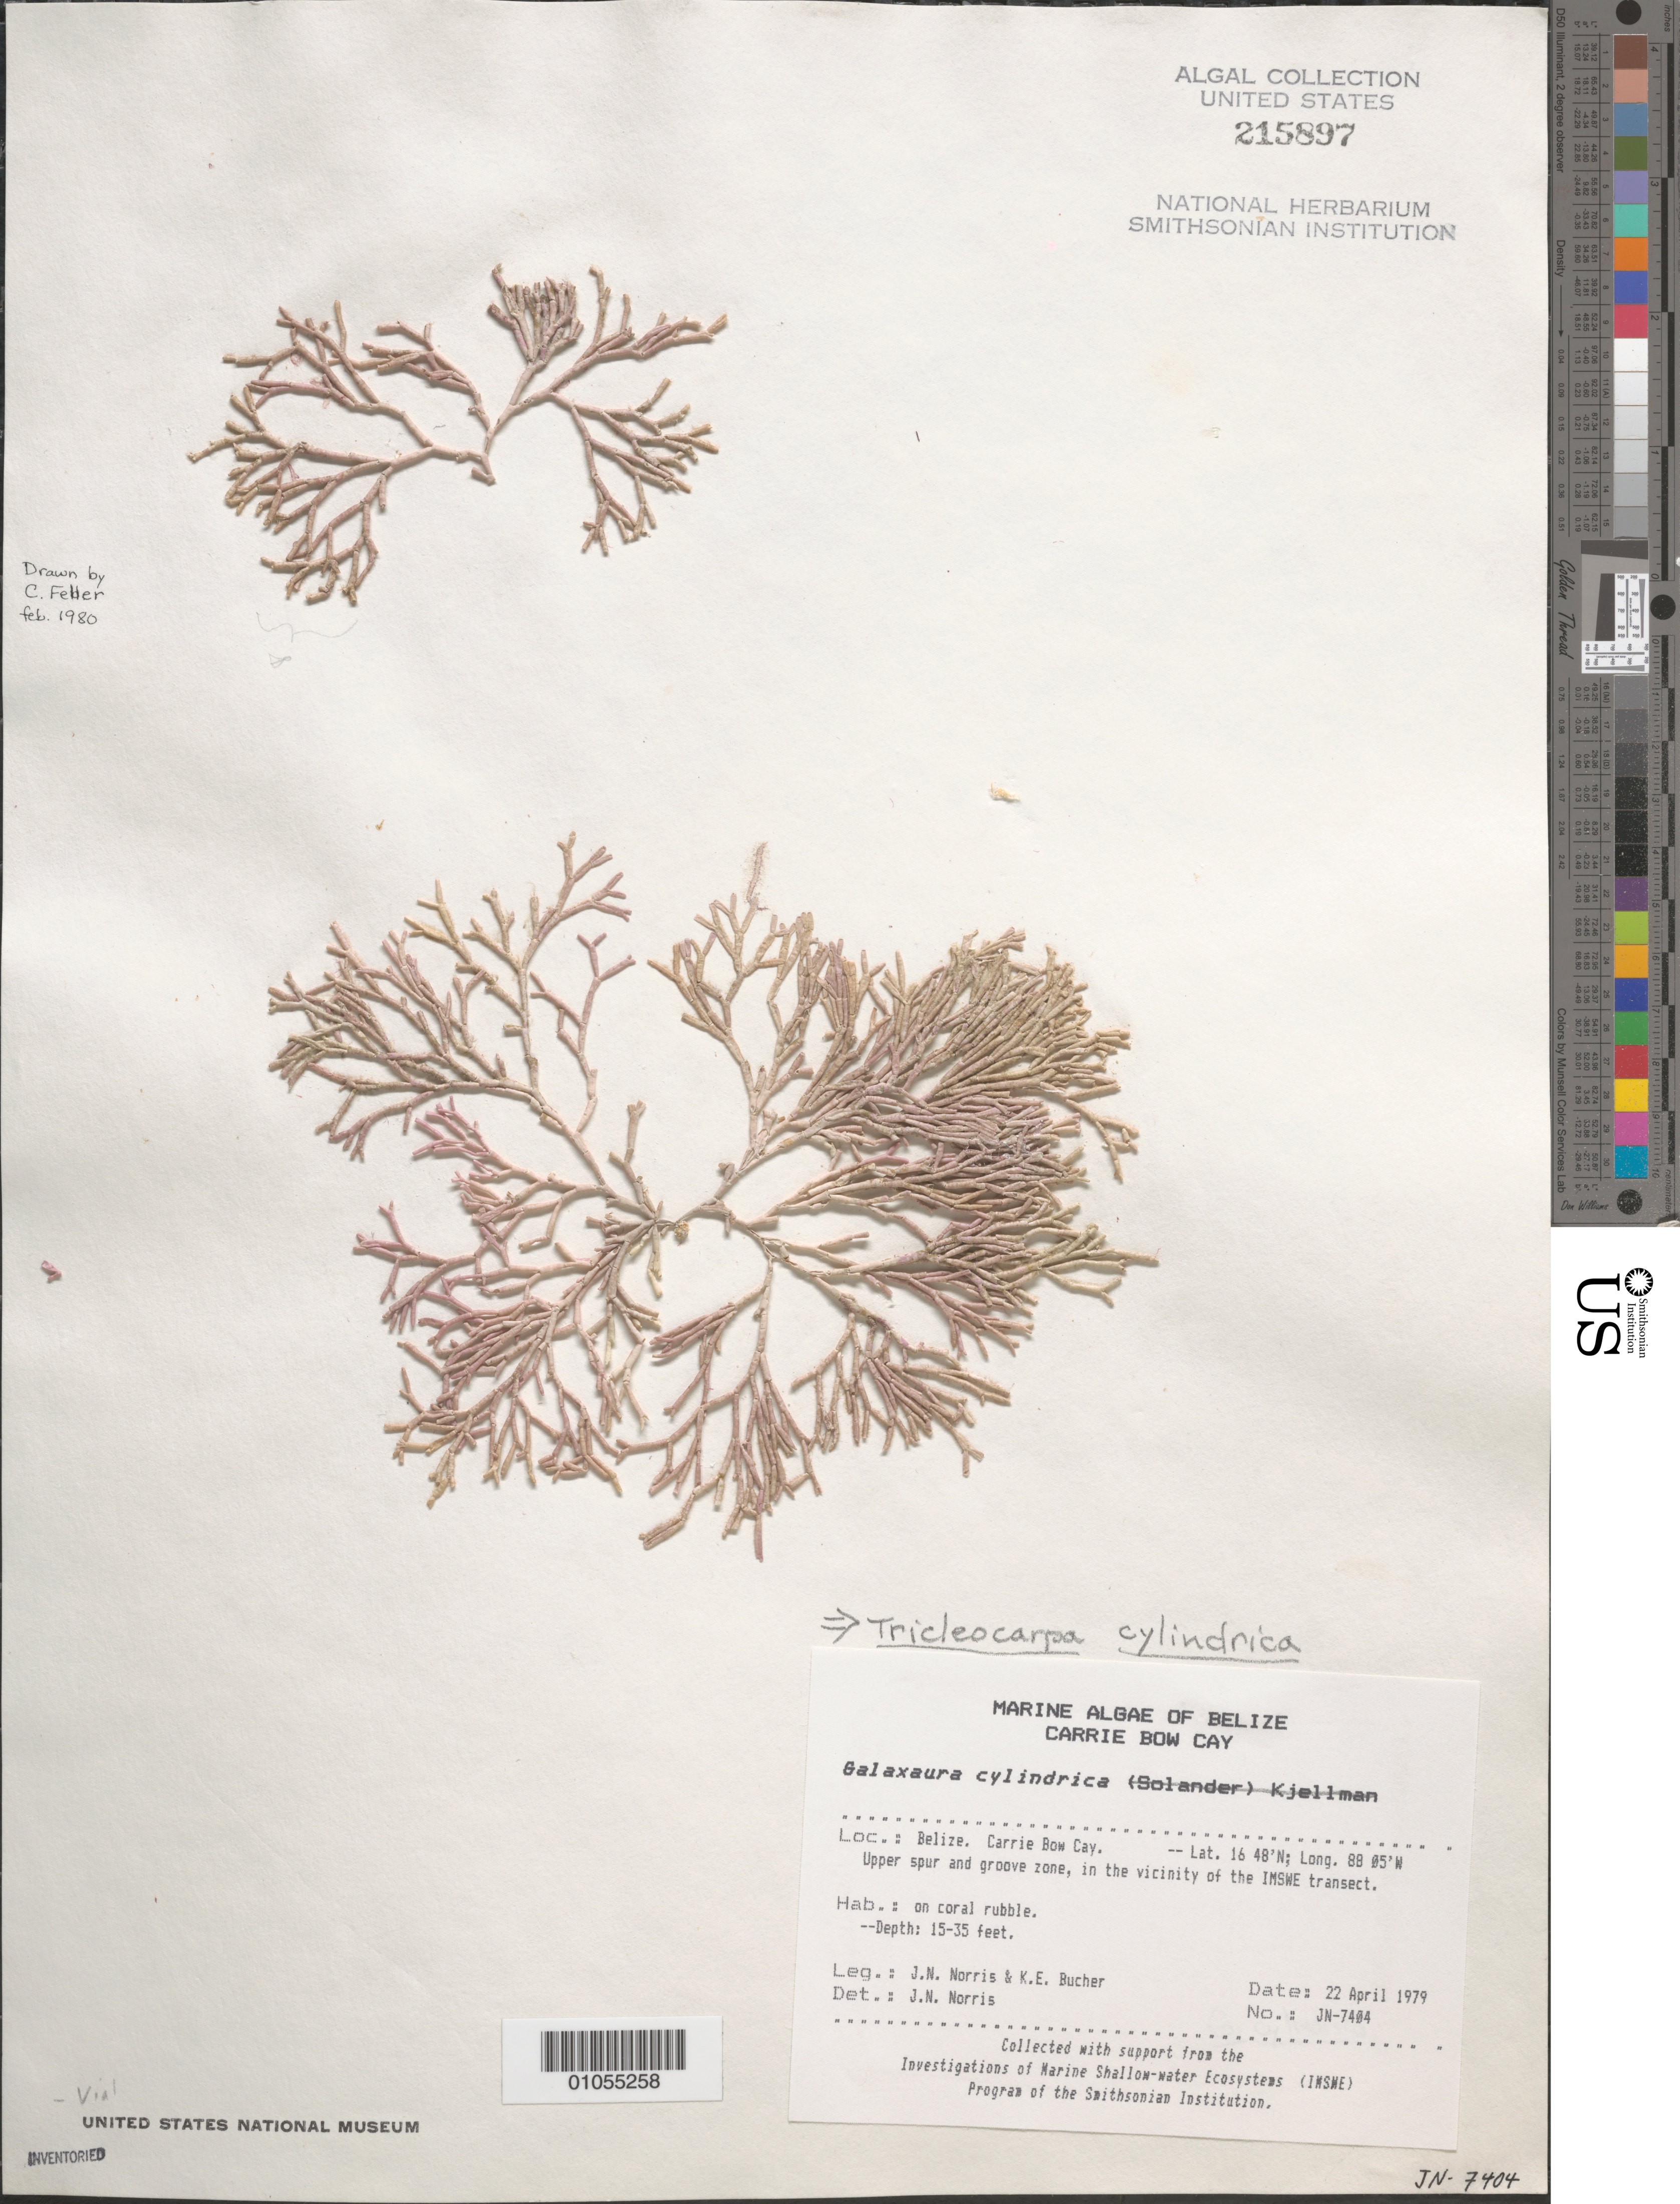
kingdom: Plantae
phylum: Rhodophyta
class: Florideophyceae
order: Nemaliales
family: Galaxauraceae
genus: Tricleocarpa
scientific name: Tricleocarpa cylindrica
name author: (Ellis & Sol.) Huisman & Borowitzka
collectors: J. N. Norris & K. E. Bucher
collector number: JN-7404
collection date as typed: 22 Apr 1979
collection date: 1979-04-22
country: Belize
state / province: Stann Creek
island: Carrie Bow Cay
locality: Upper spur and groove zone, in IMSWE transect area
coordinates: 16 48'N, 88 05'W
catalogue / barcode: US 215897